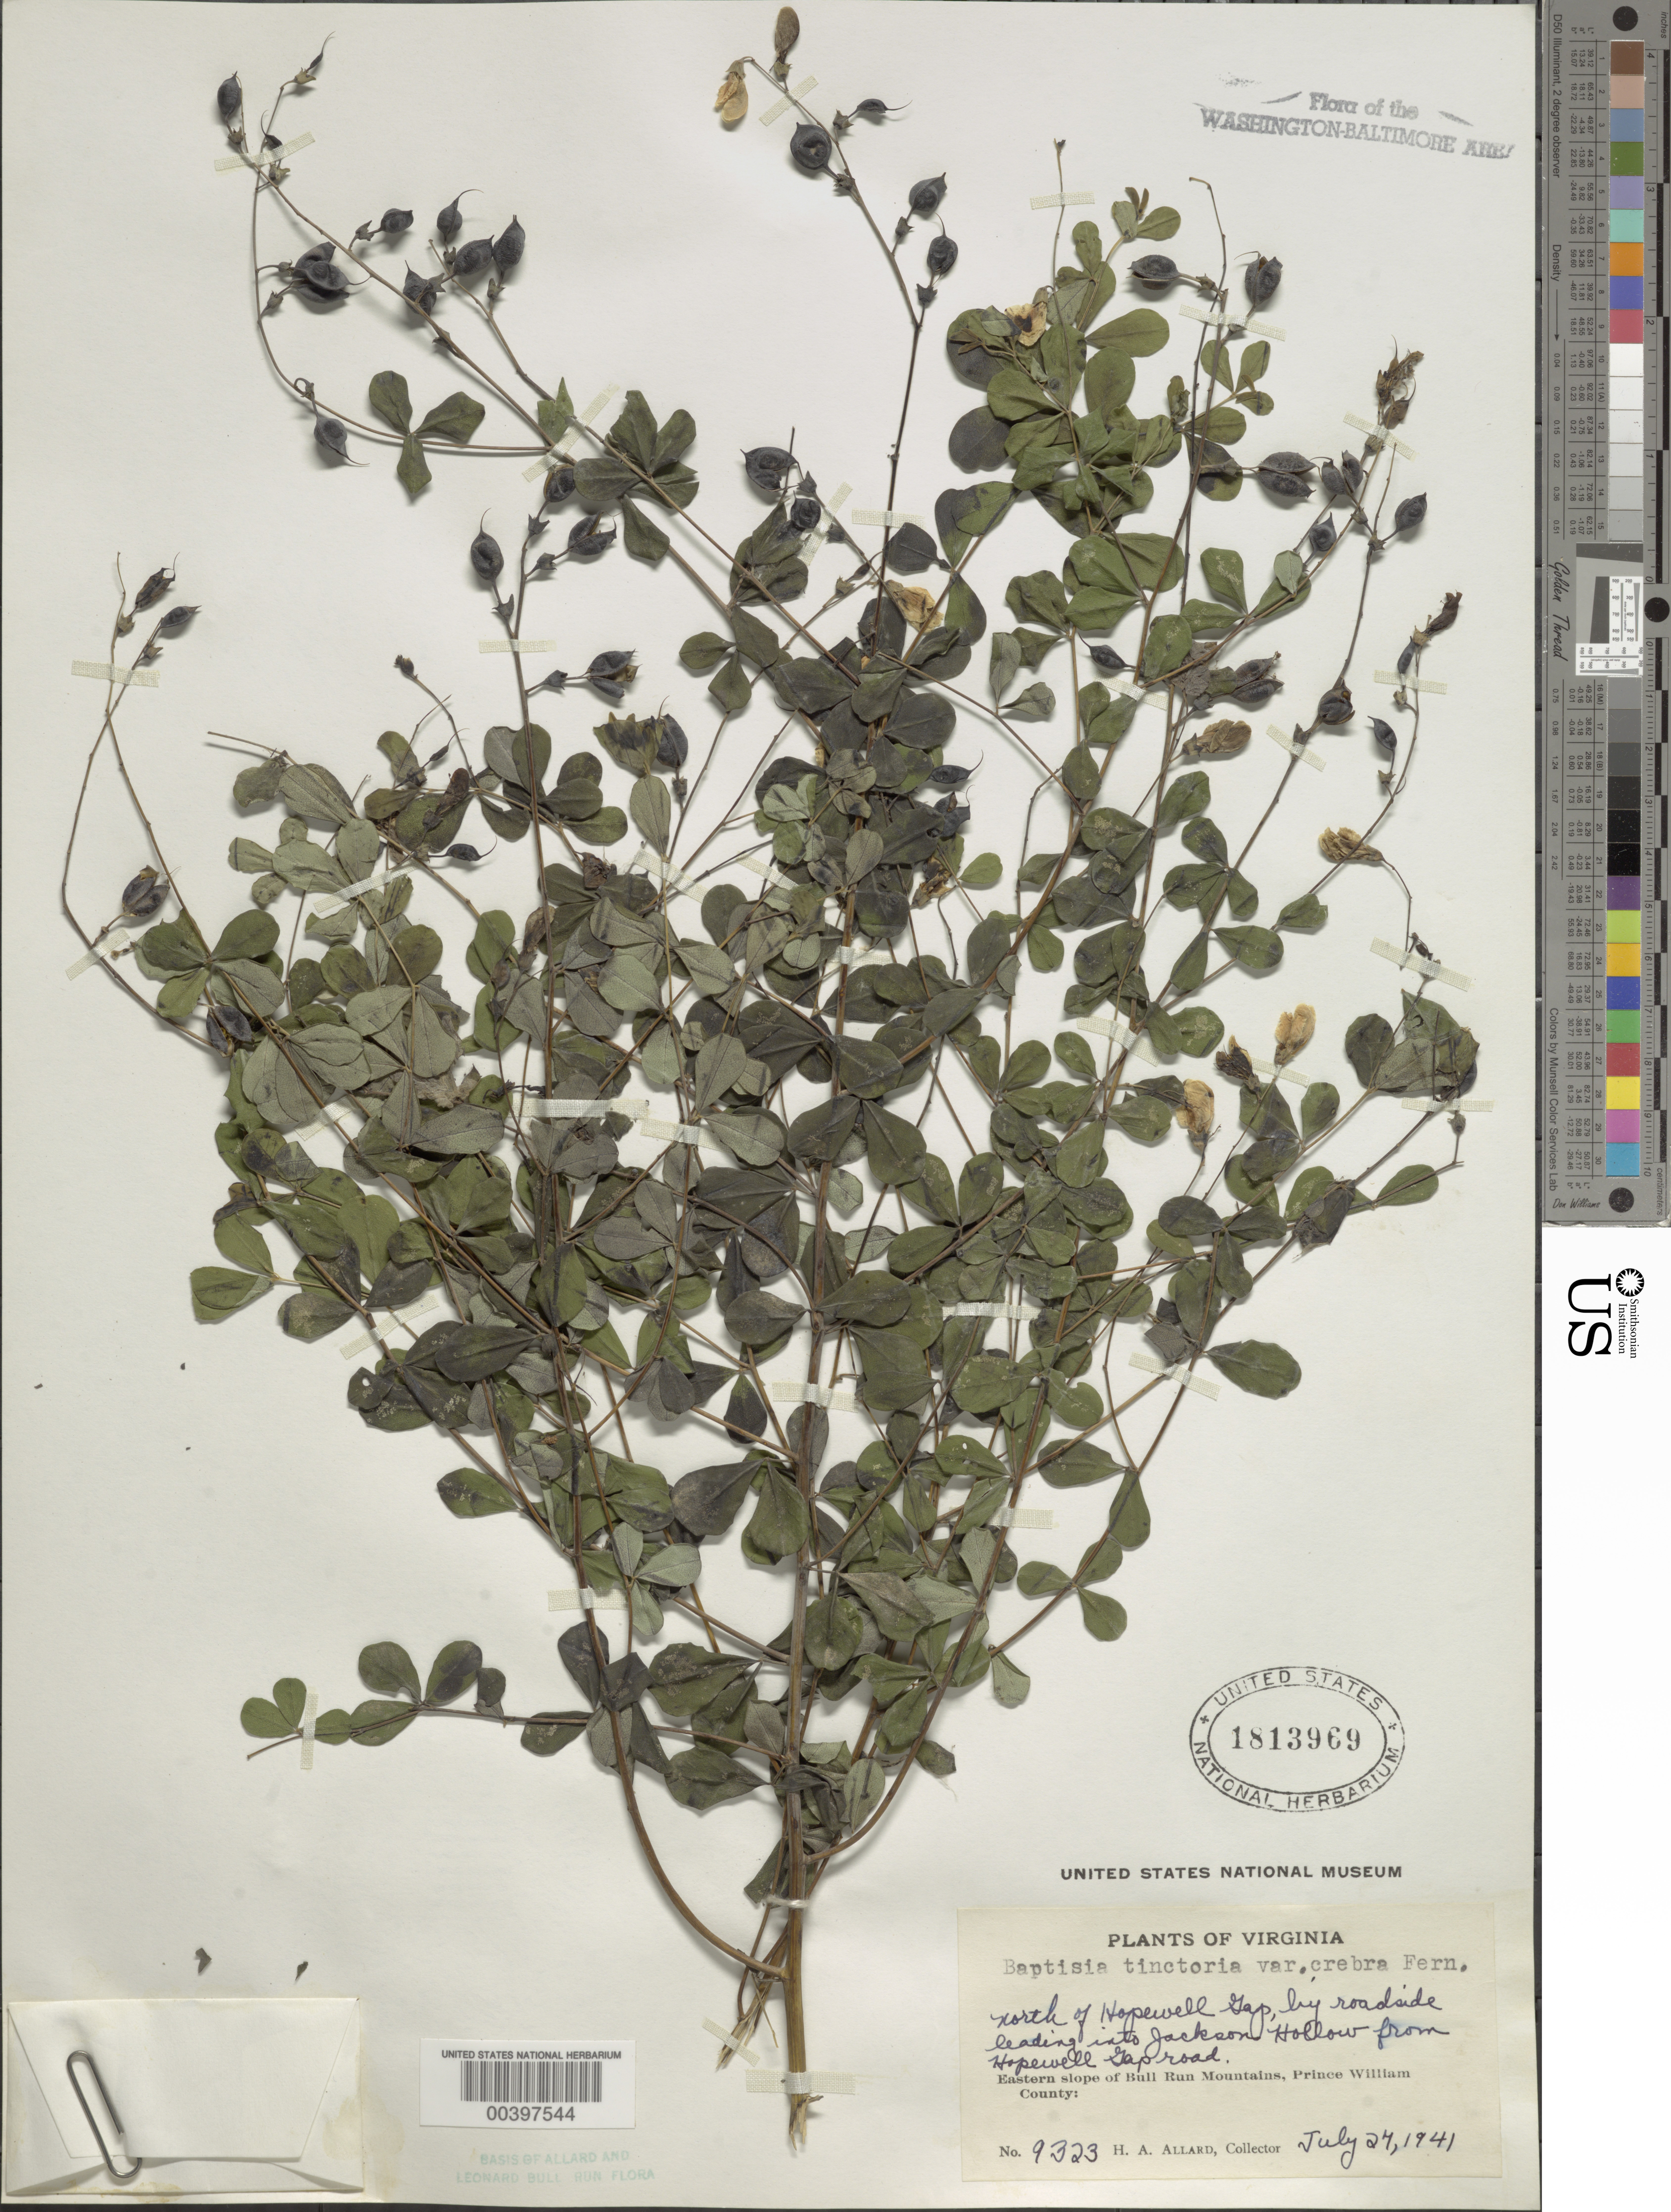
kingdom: Plantae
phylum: Tracheophyta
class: Magnoliopsida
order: Fabales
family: Fabaceae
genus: Baptisia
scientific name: Baptisia tinctoria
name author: (L.) R. Br.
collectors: H. A. Allard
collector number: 9323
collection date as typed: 24 Jul 1941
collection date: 1941-07-24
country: United States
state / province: Virginia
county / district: Prince William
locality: Roadside into Jackson Hollow, north of Hopewell Gap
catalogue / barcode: US 1813969